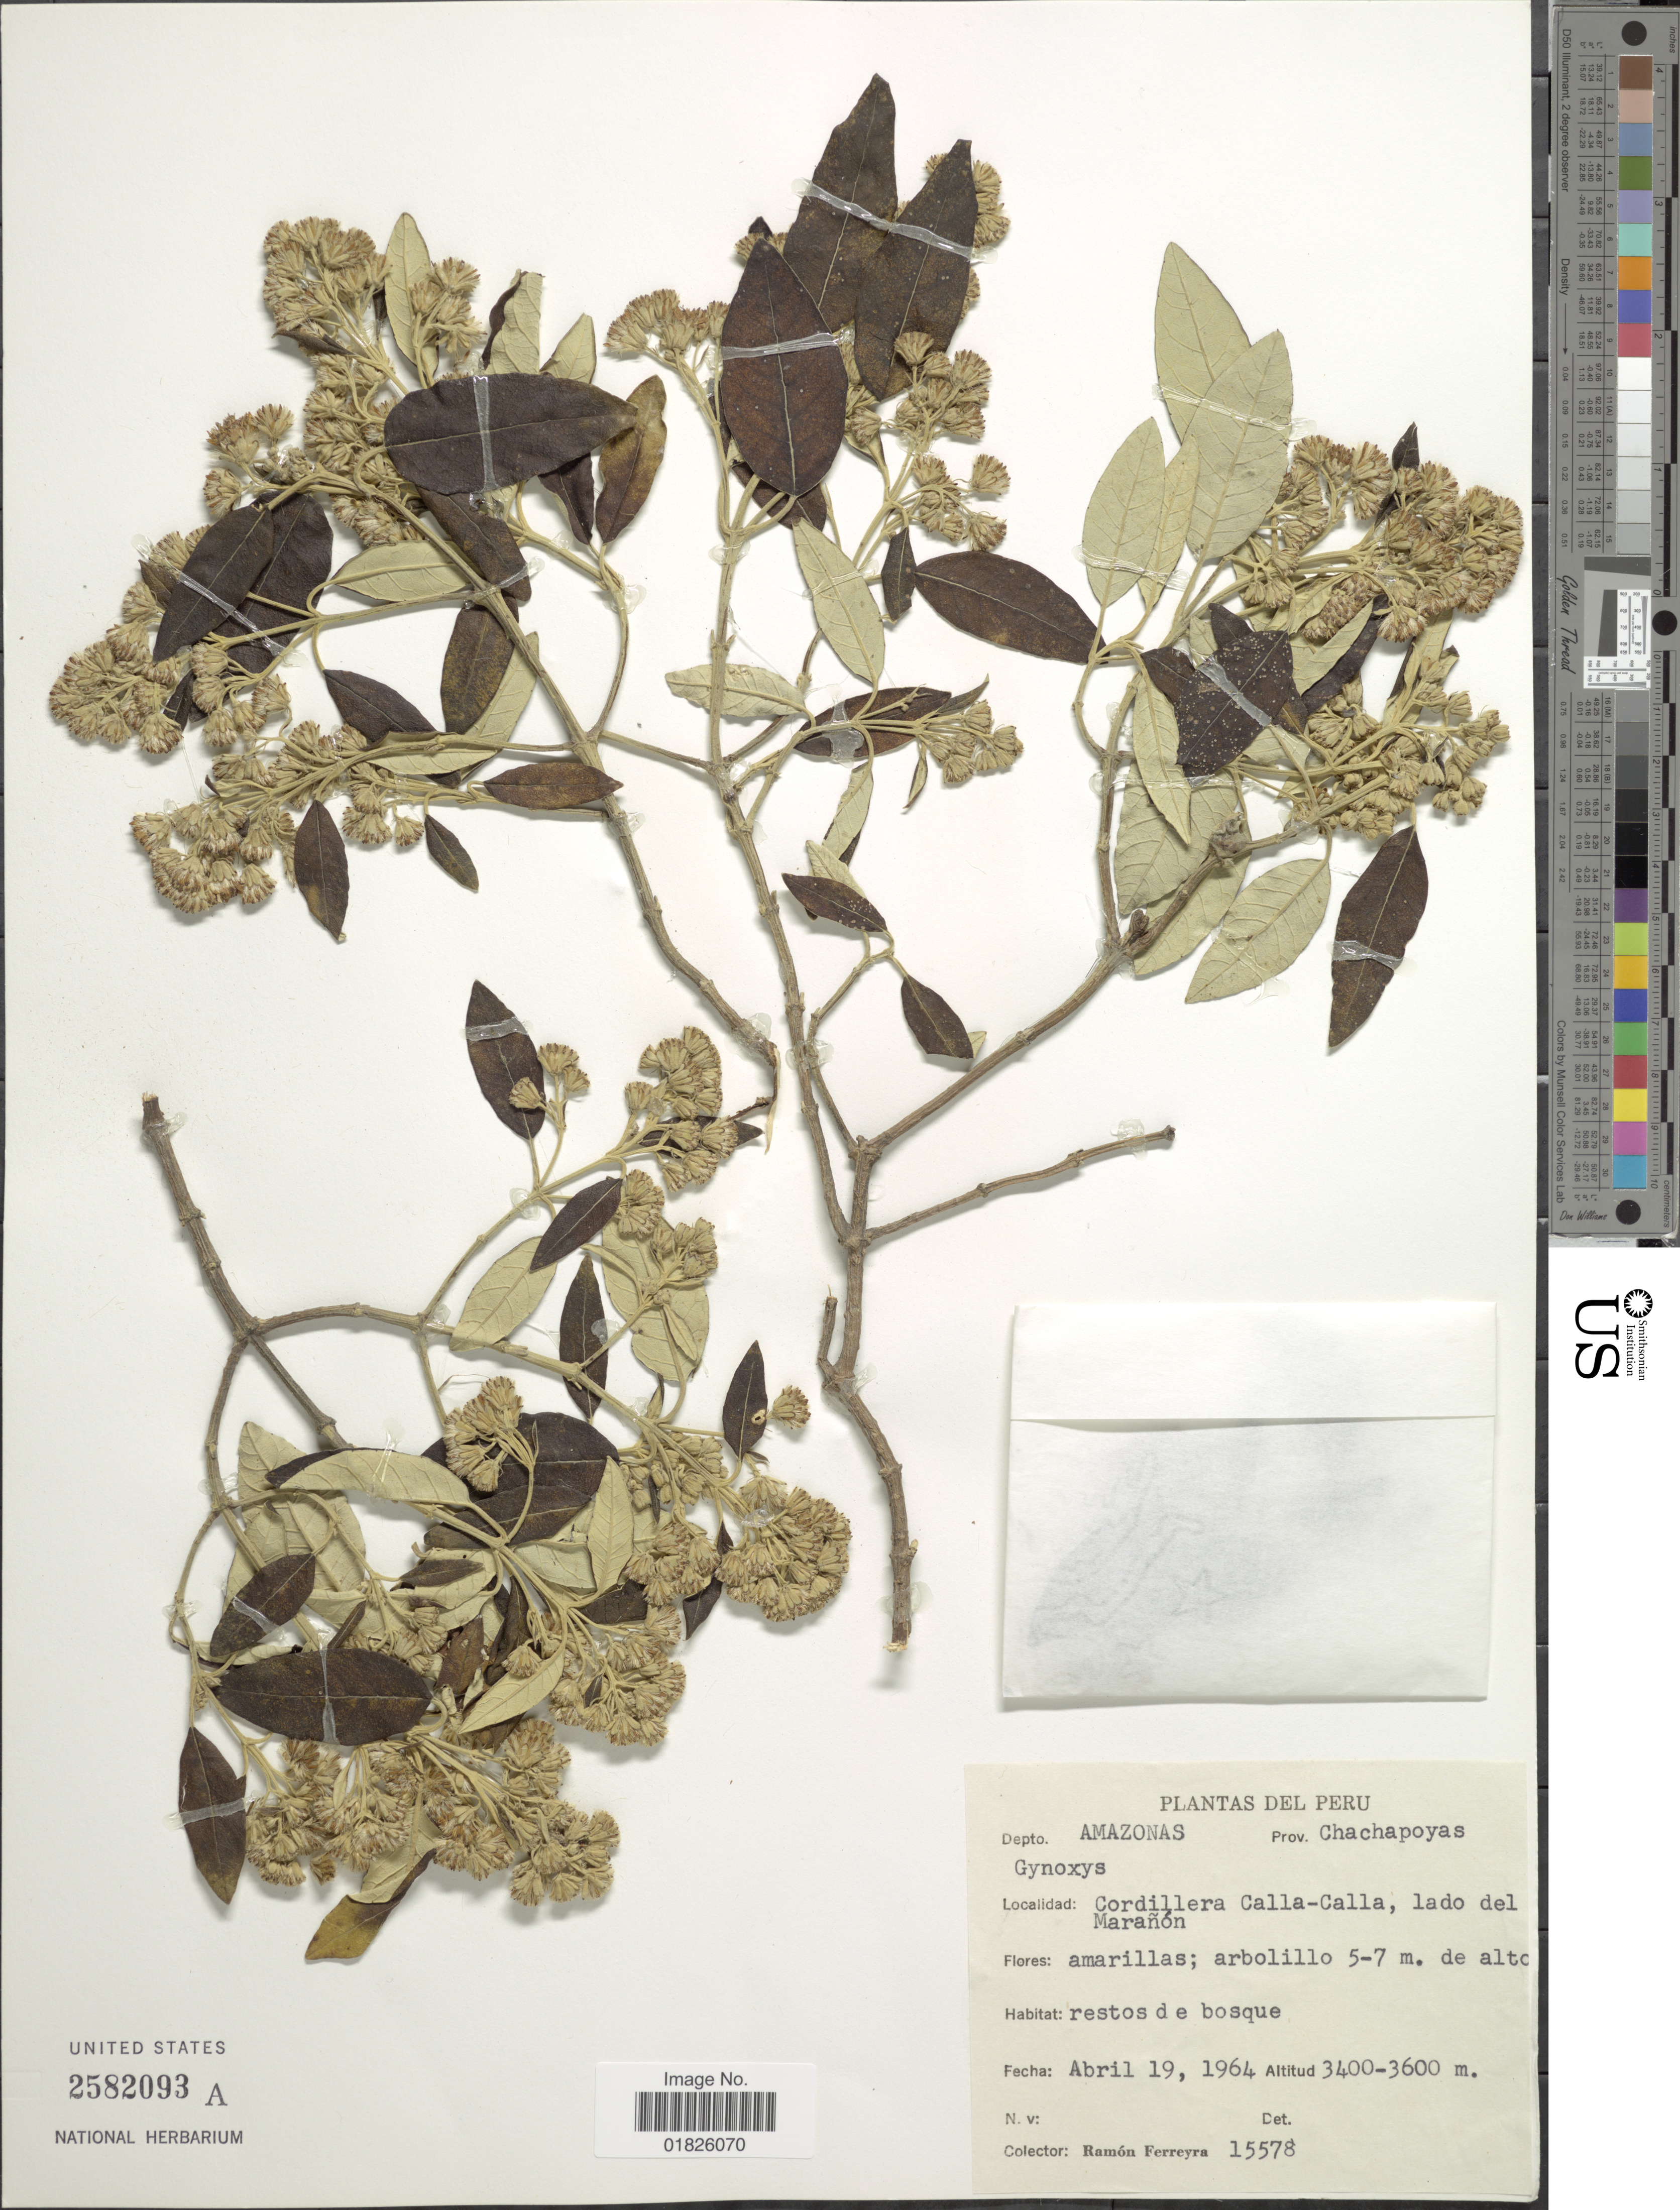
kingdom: Plantae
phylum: Tracheophyta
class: Magnoliopsida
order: Asterales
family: Asteraceae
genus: Gynoxys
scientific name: Gynoxys caracensis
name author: Muschl.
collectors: R. A. Ferreyra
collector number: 15578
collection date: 1964-04-19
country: Peru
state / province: Amazonas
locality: Prov. Chachapoyas Gynoxys. Cordillera Calla-Clalla, lado del Maranon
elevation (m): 3400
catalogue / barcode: US 2582093A